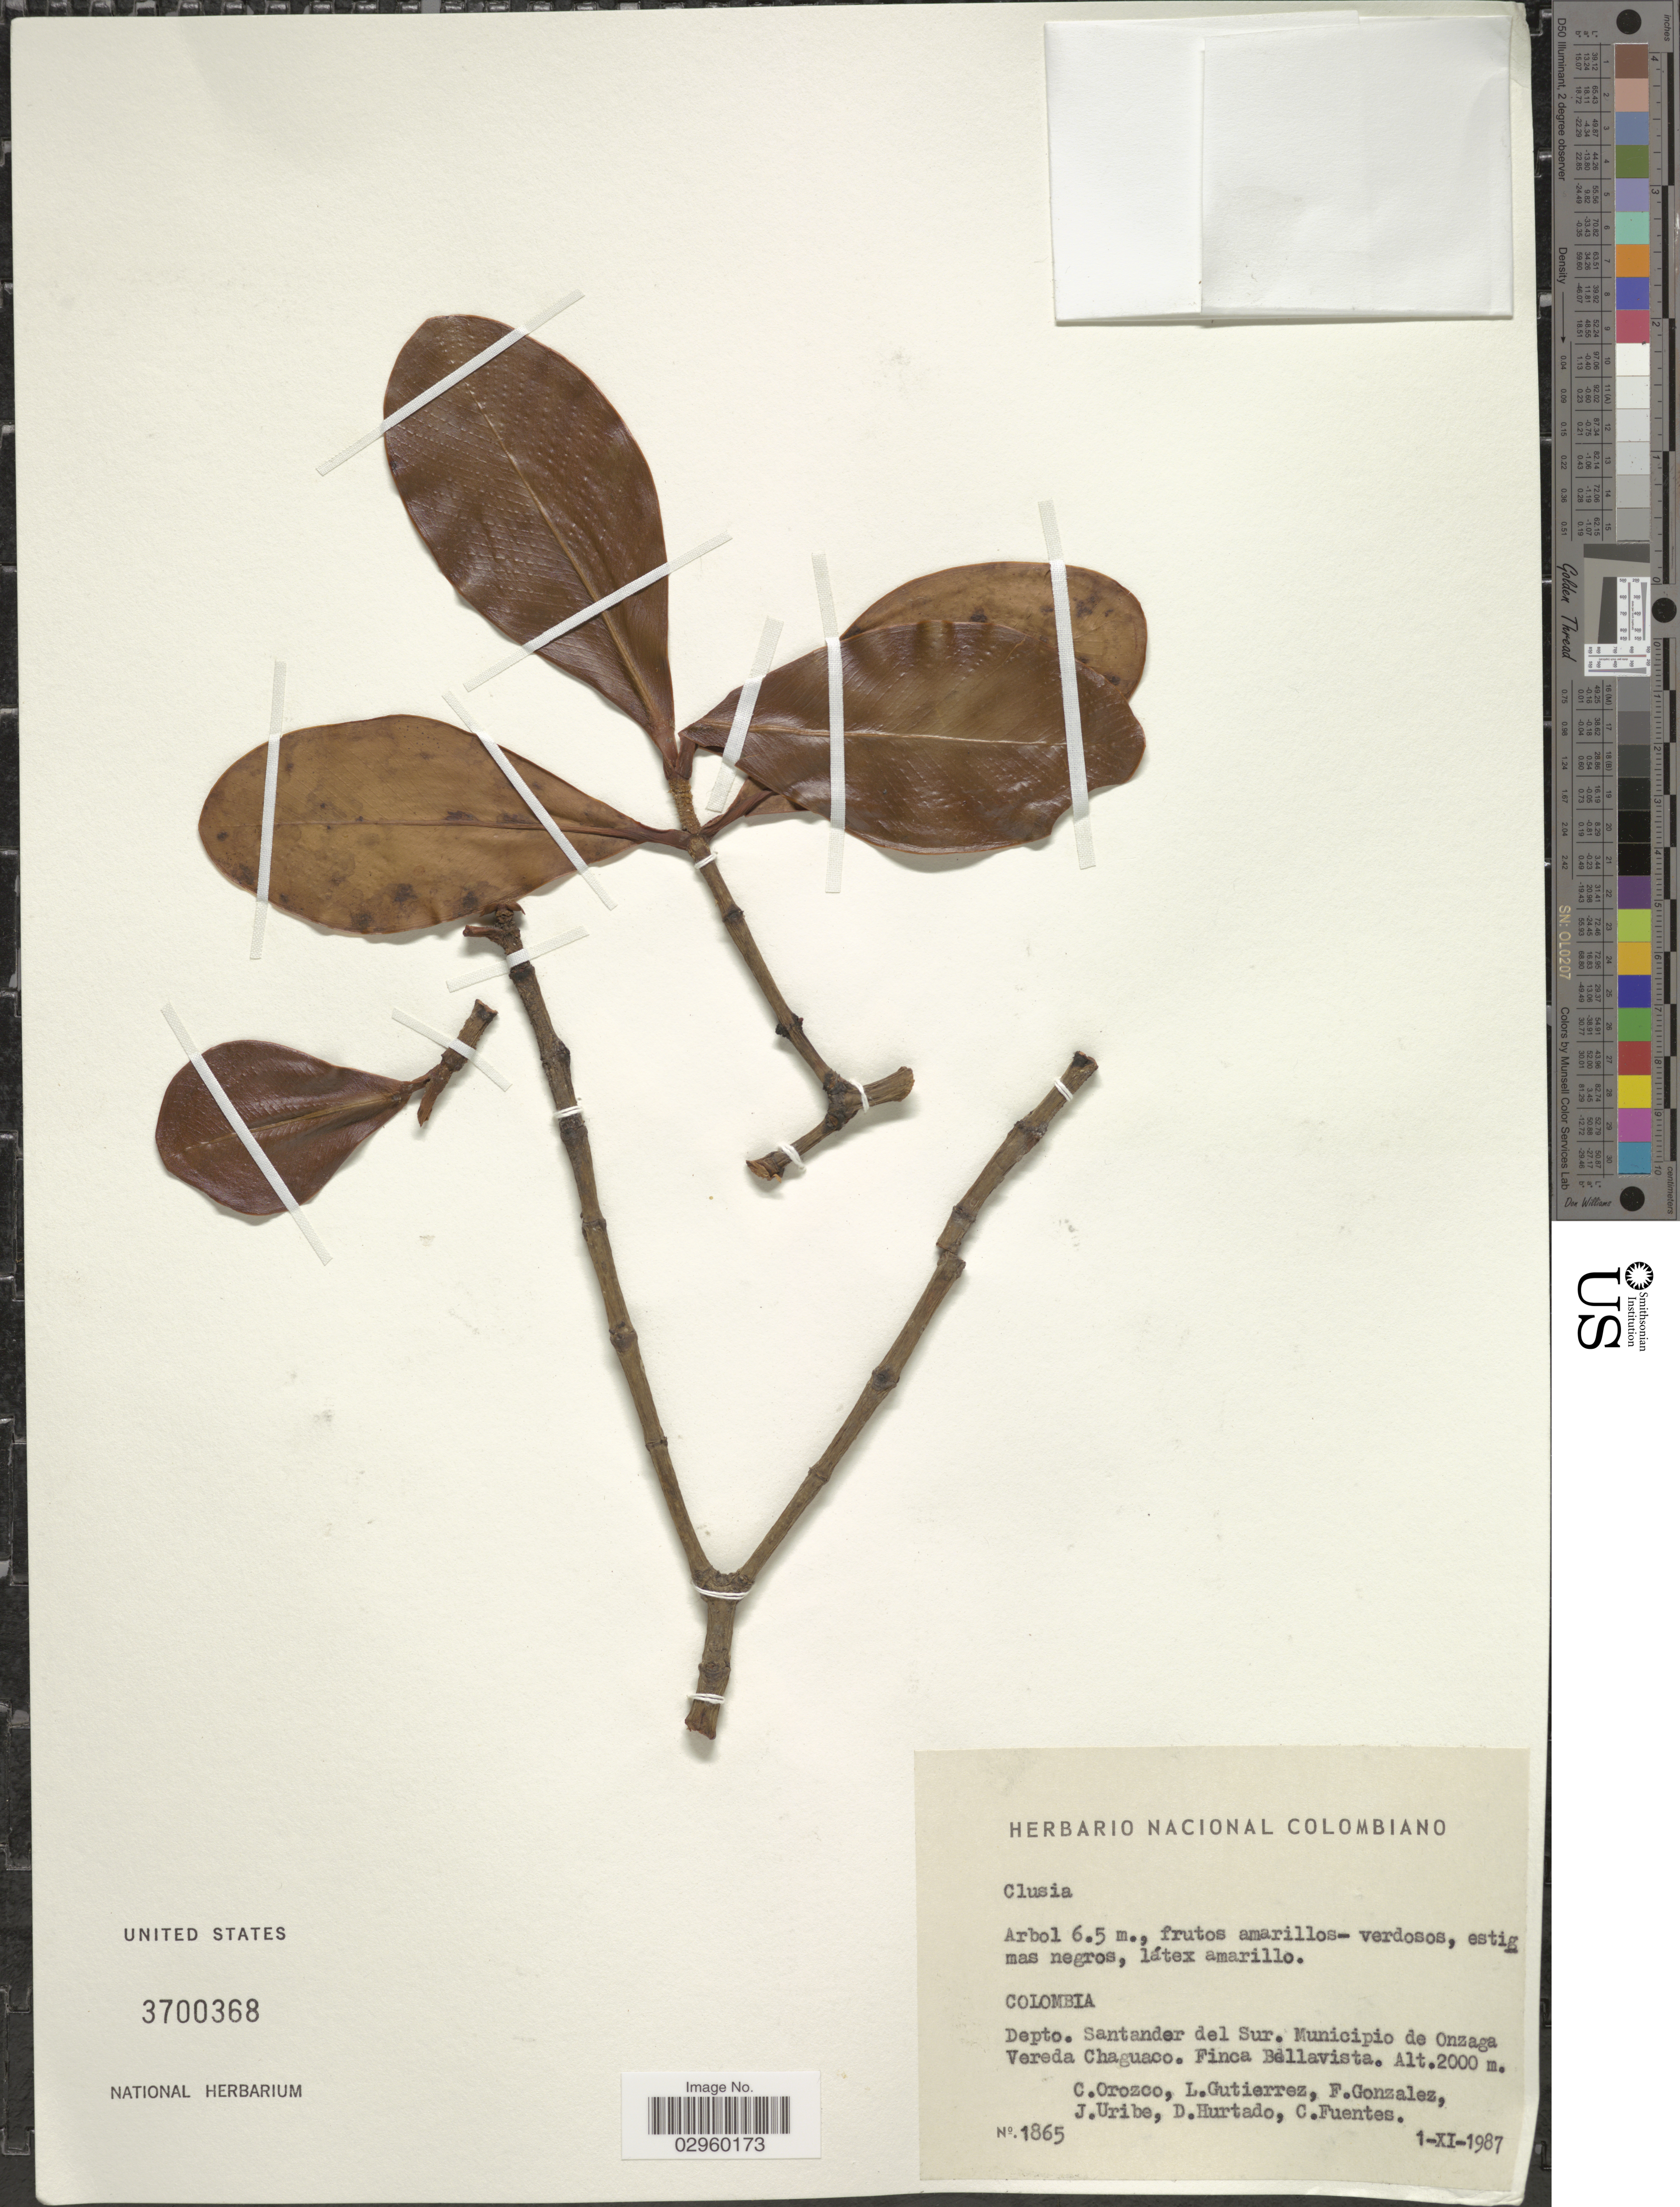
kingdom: Plantae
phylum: Tracheophyta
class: Magnoliopsida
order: Malpighiales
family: Clusiaceae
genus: Clusia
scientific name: Clusia sp.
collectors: C. Orozco, L. Gutiérrez, F. Gonzalez, J. Uribe & et al.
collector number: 1865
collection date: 1987-11-01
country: Colombia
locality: Depto. Santander del Sur, Municipio de Onzaga Vereda Chaguaco, Finca Bellavista.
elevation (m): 2000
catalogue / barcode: US 3700368